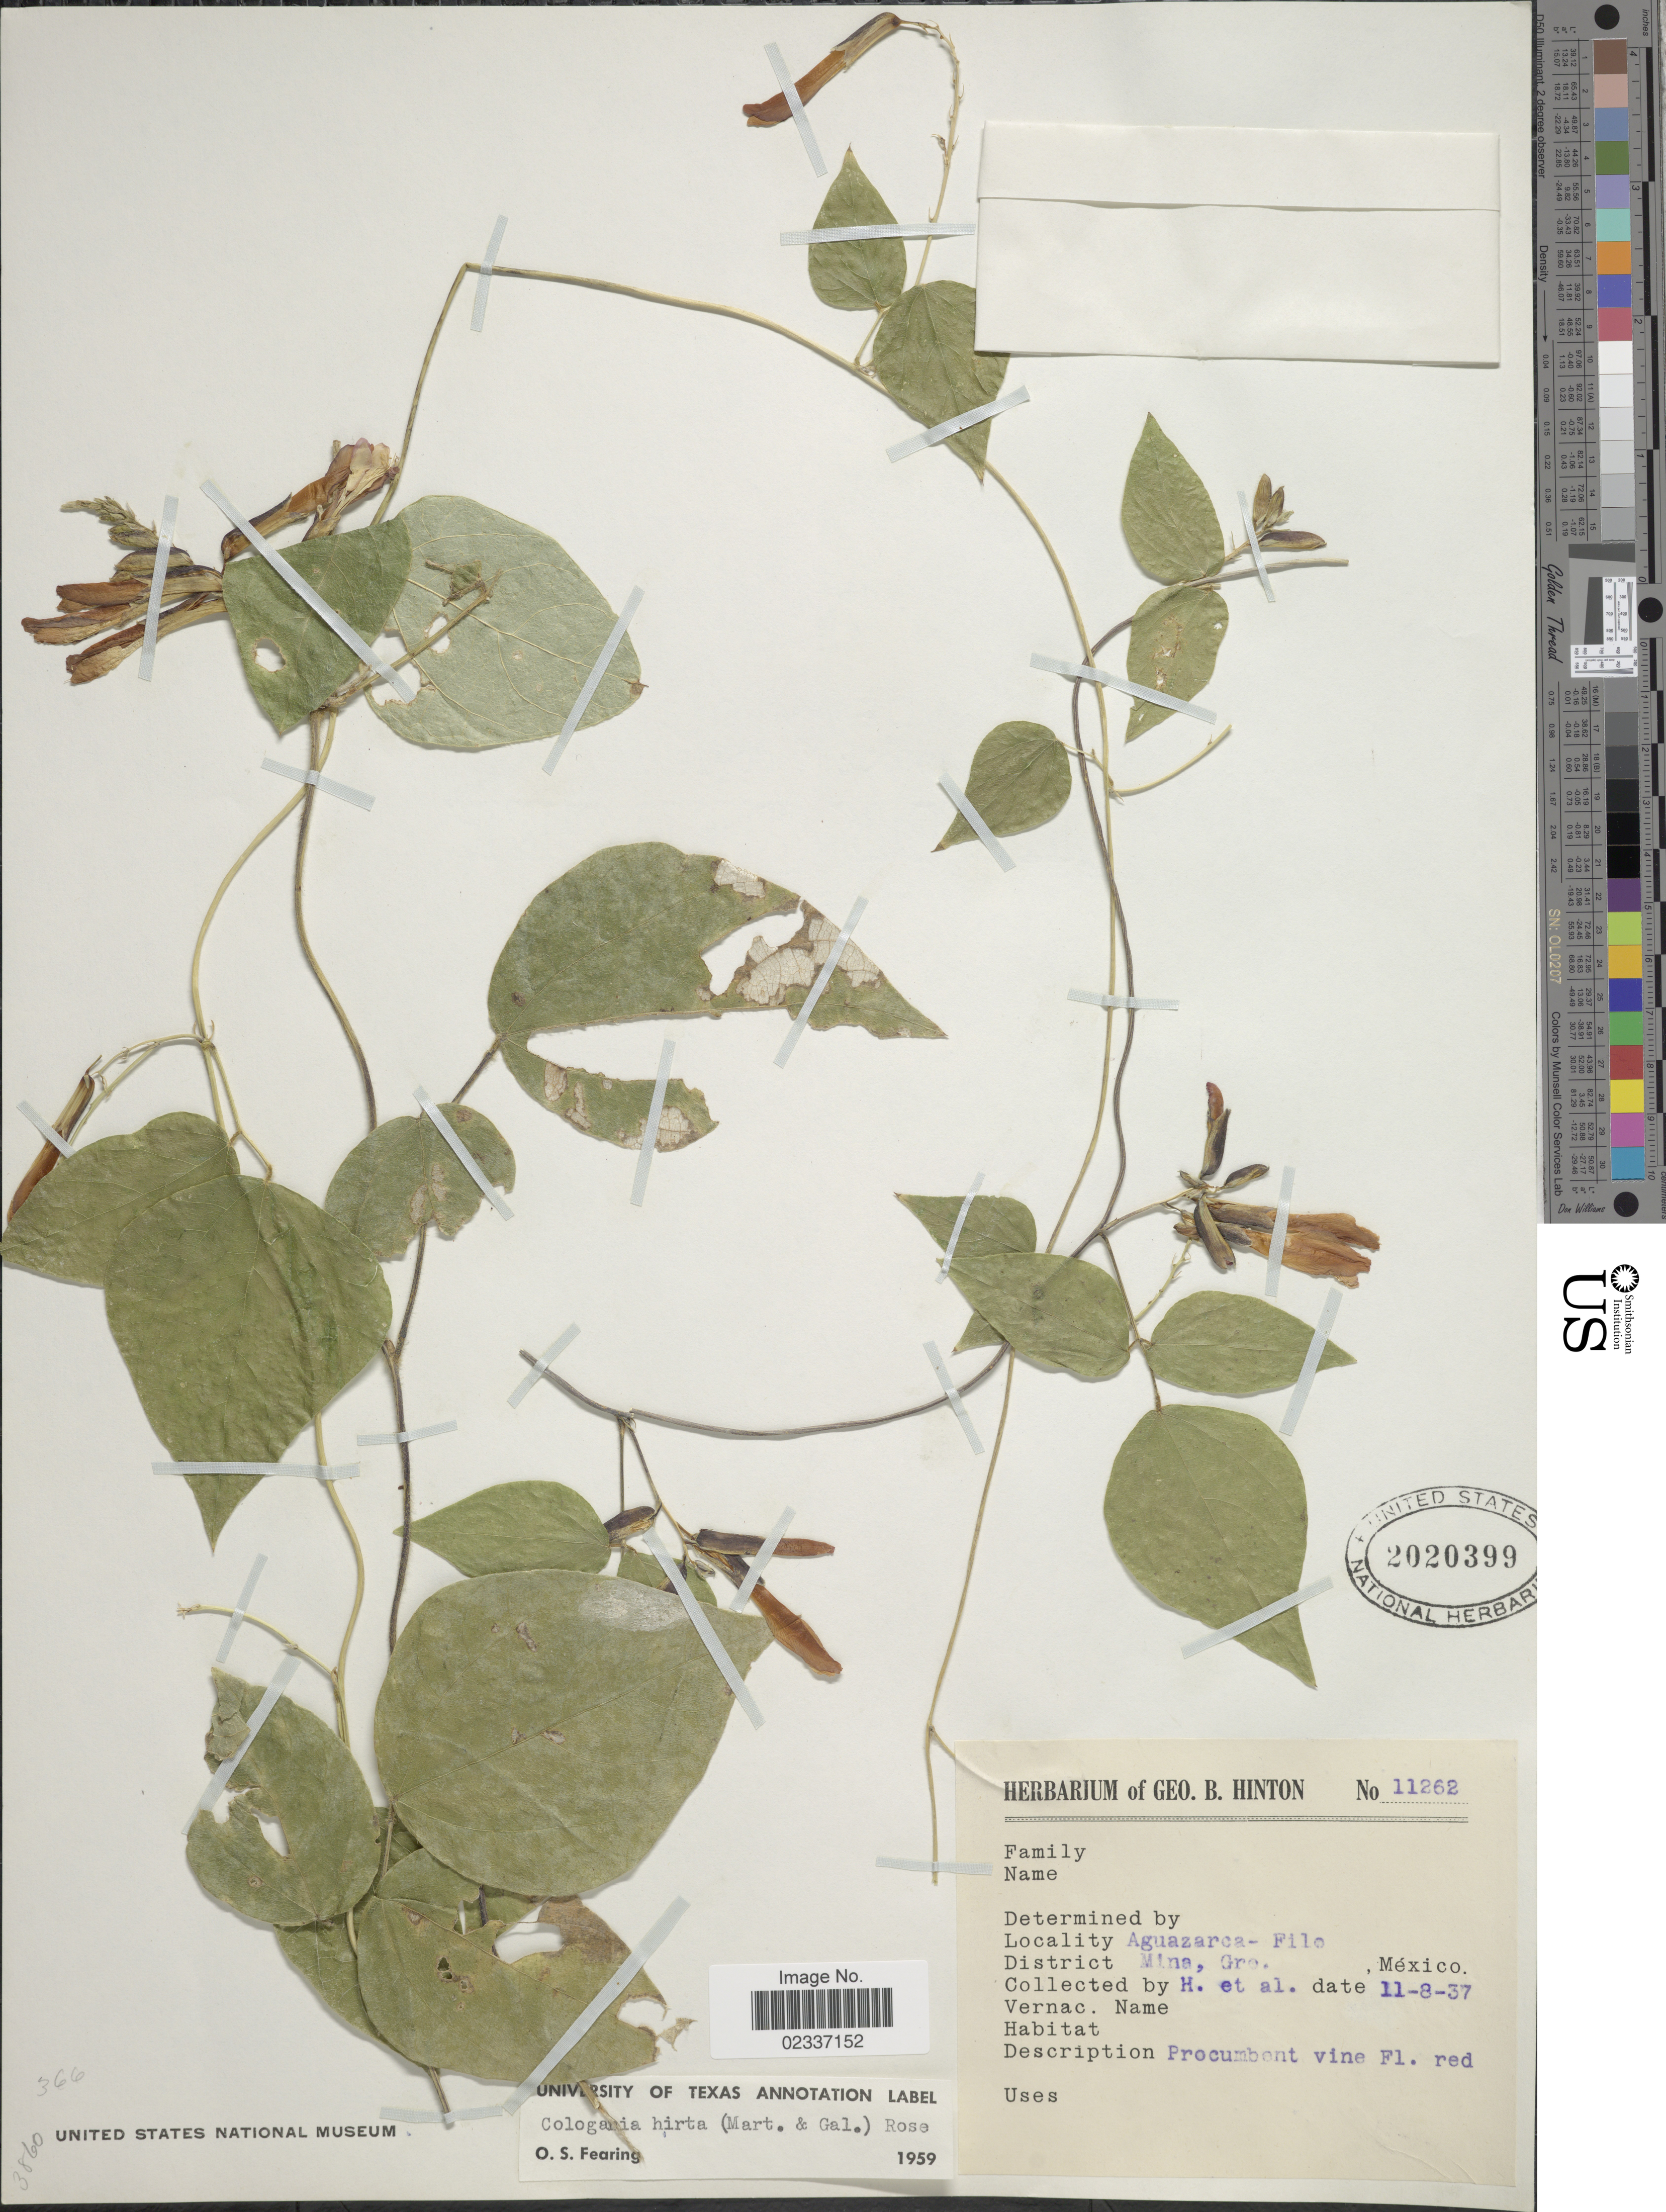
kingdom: Plantae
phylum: Tracheophyta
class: Magnoliopsida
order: Fabales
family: Fabaceae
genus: Cologania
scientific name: Cologania hirta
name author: (M. Martens & Galeotti)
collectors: G. B. Hinton & et al.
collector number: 11262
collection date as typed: Transcribed d/m/y: 8/11/37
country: Mexico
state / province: Guerrero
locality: Aguazarca - Filo, District Mina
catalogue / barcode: US 2020399